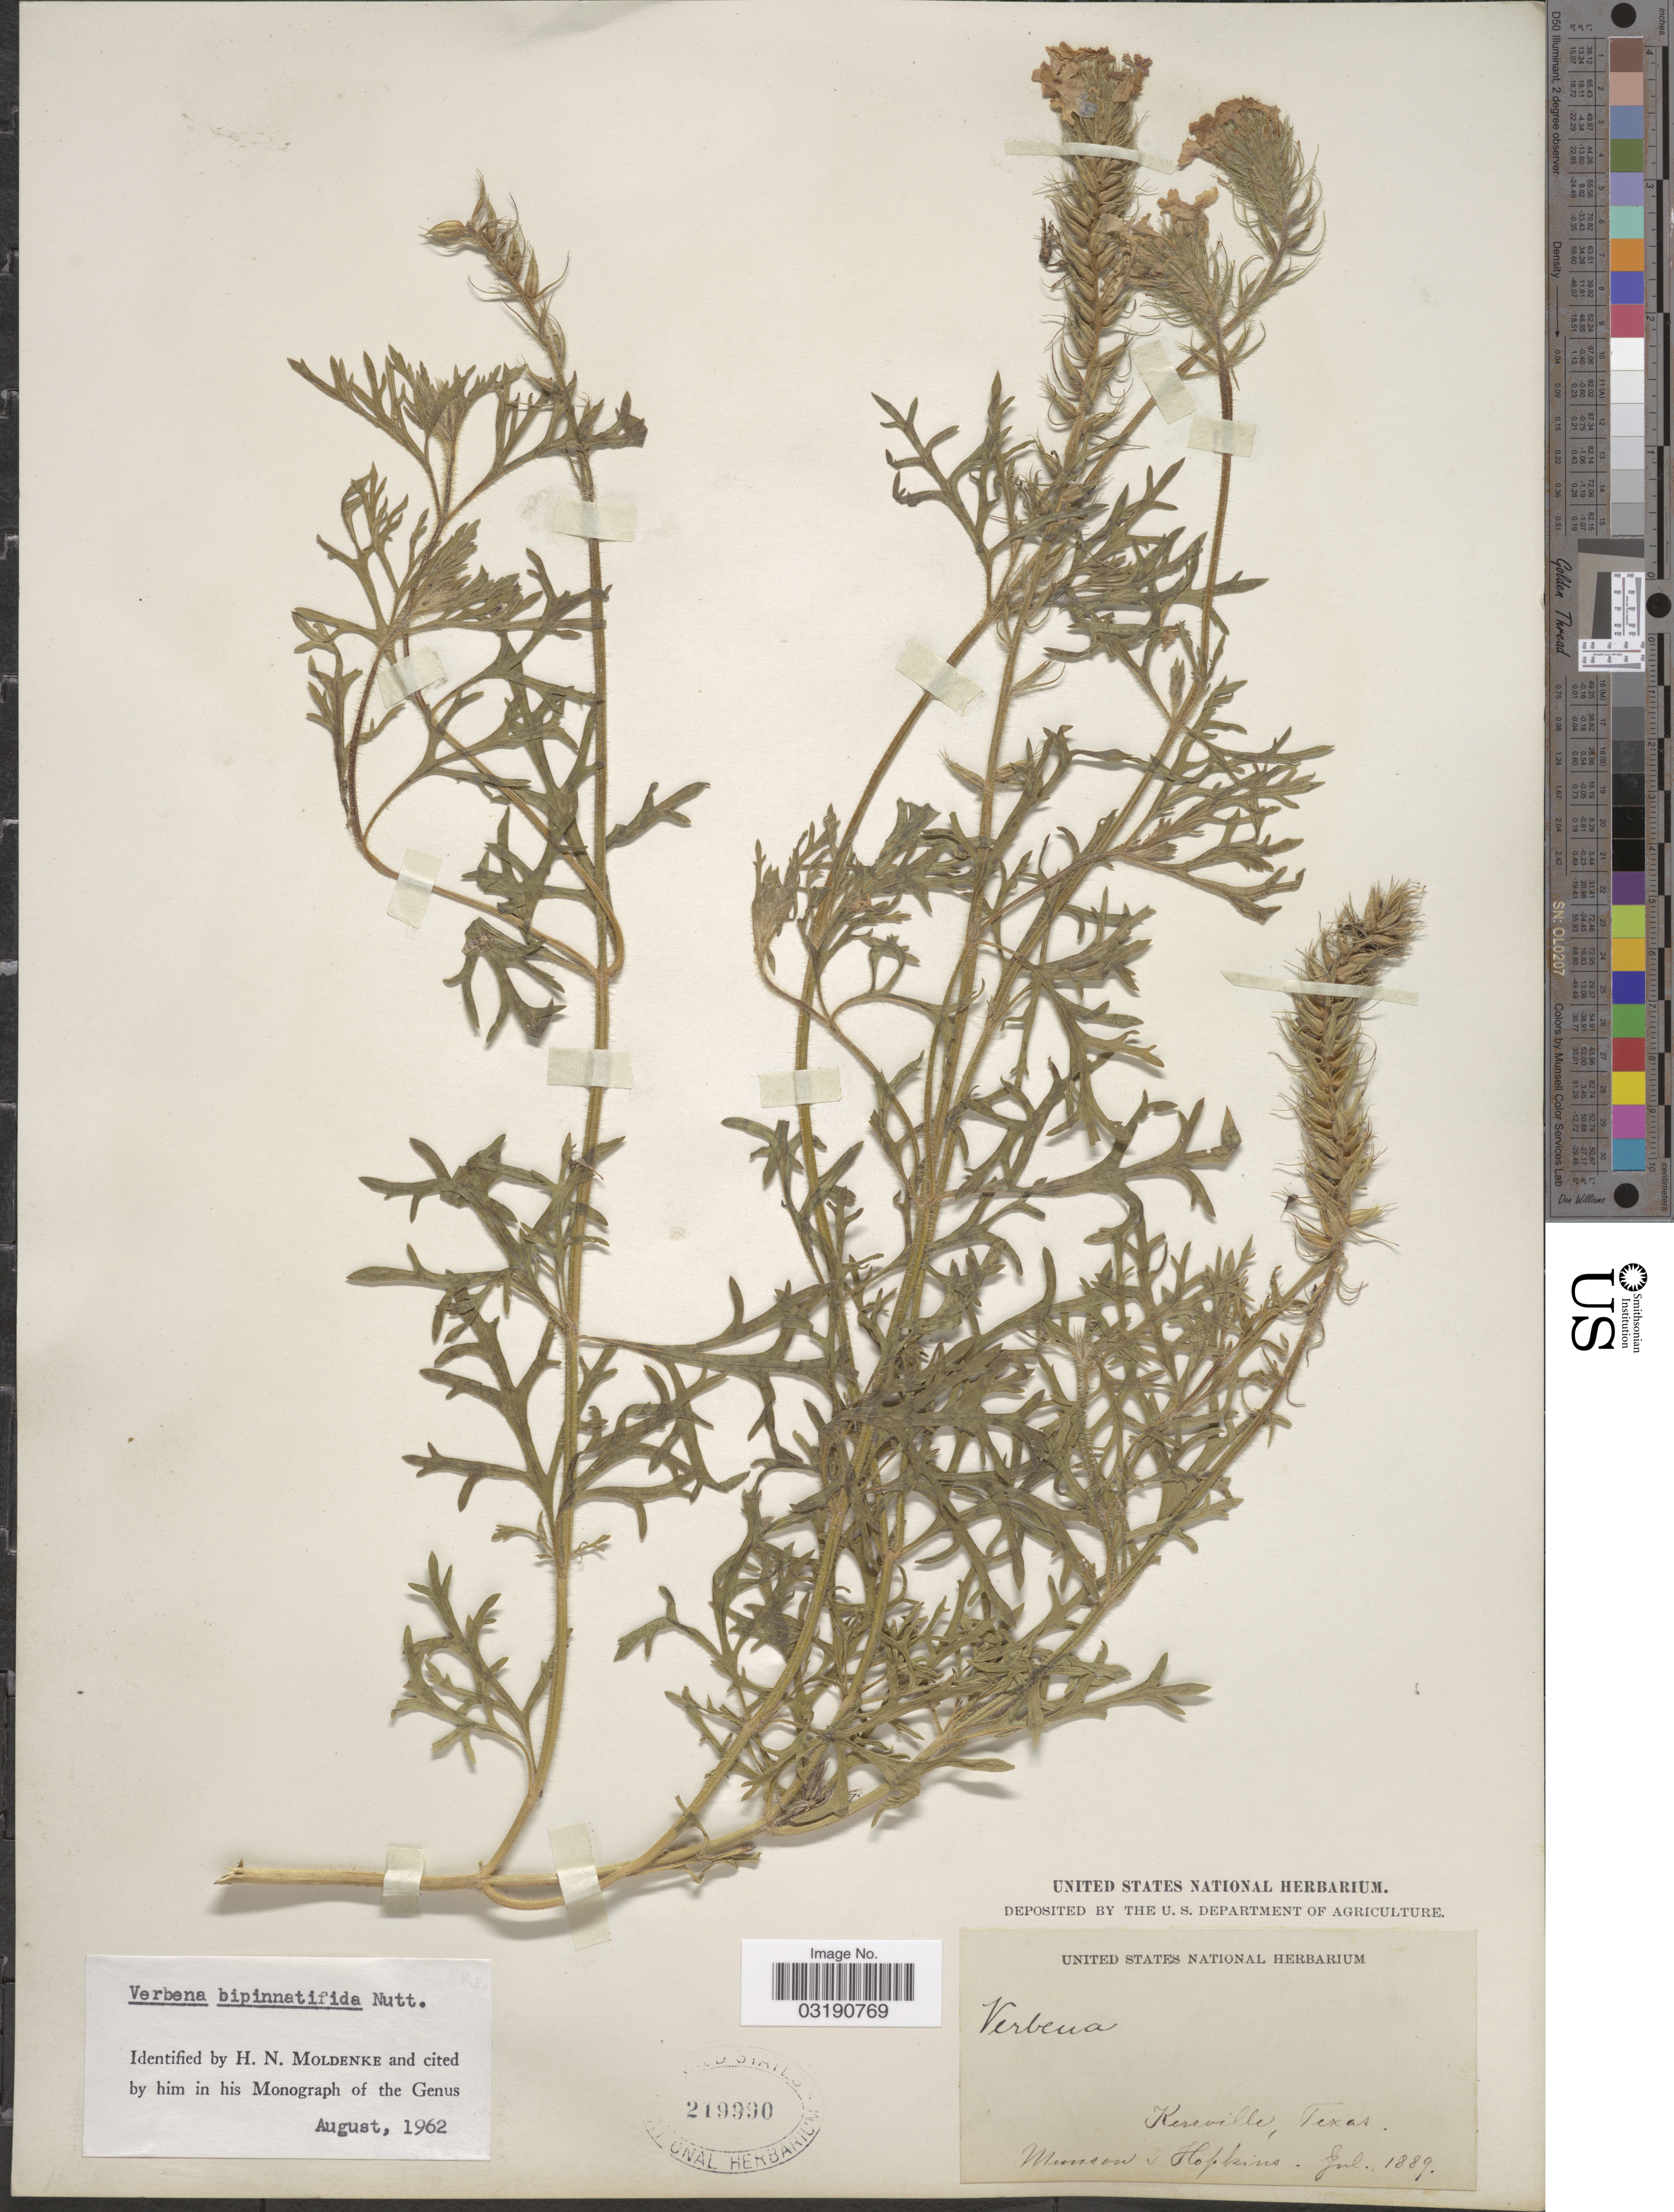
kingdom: Plantae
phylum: Tracheophyta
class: Magnoliopsida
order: Lamiales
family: Verbenaceae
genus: Verbena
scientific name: Verbena bipinnatifida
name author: (Schauer) Nutt.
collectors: -. Munson & -- Hopkins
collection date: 1889-07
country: United States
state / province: Texas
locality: Kerrville.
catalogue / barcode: US 219990